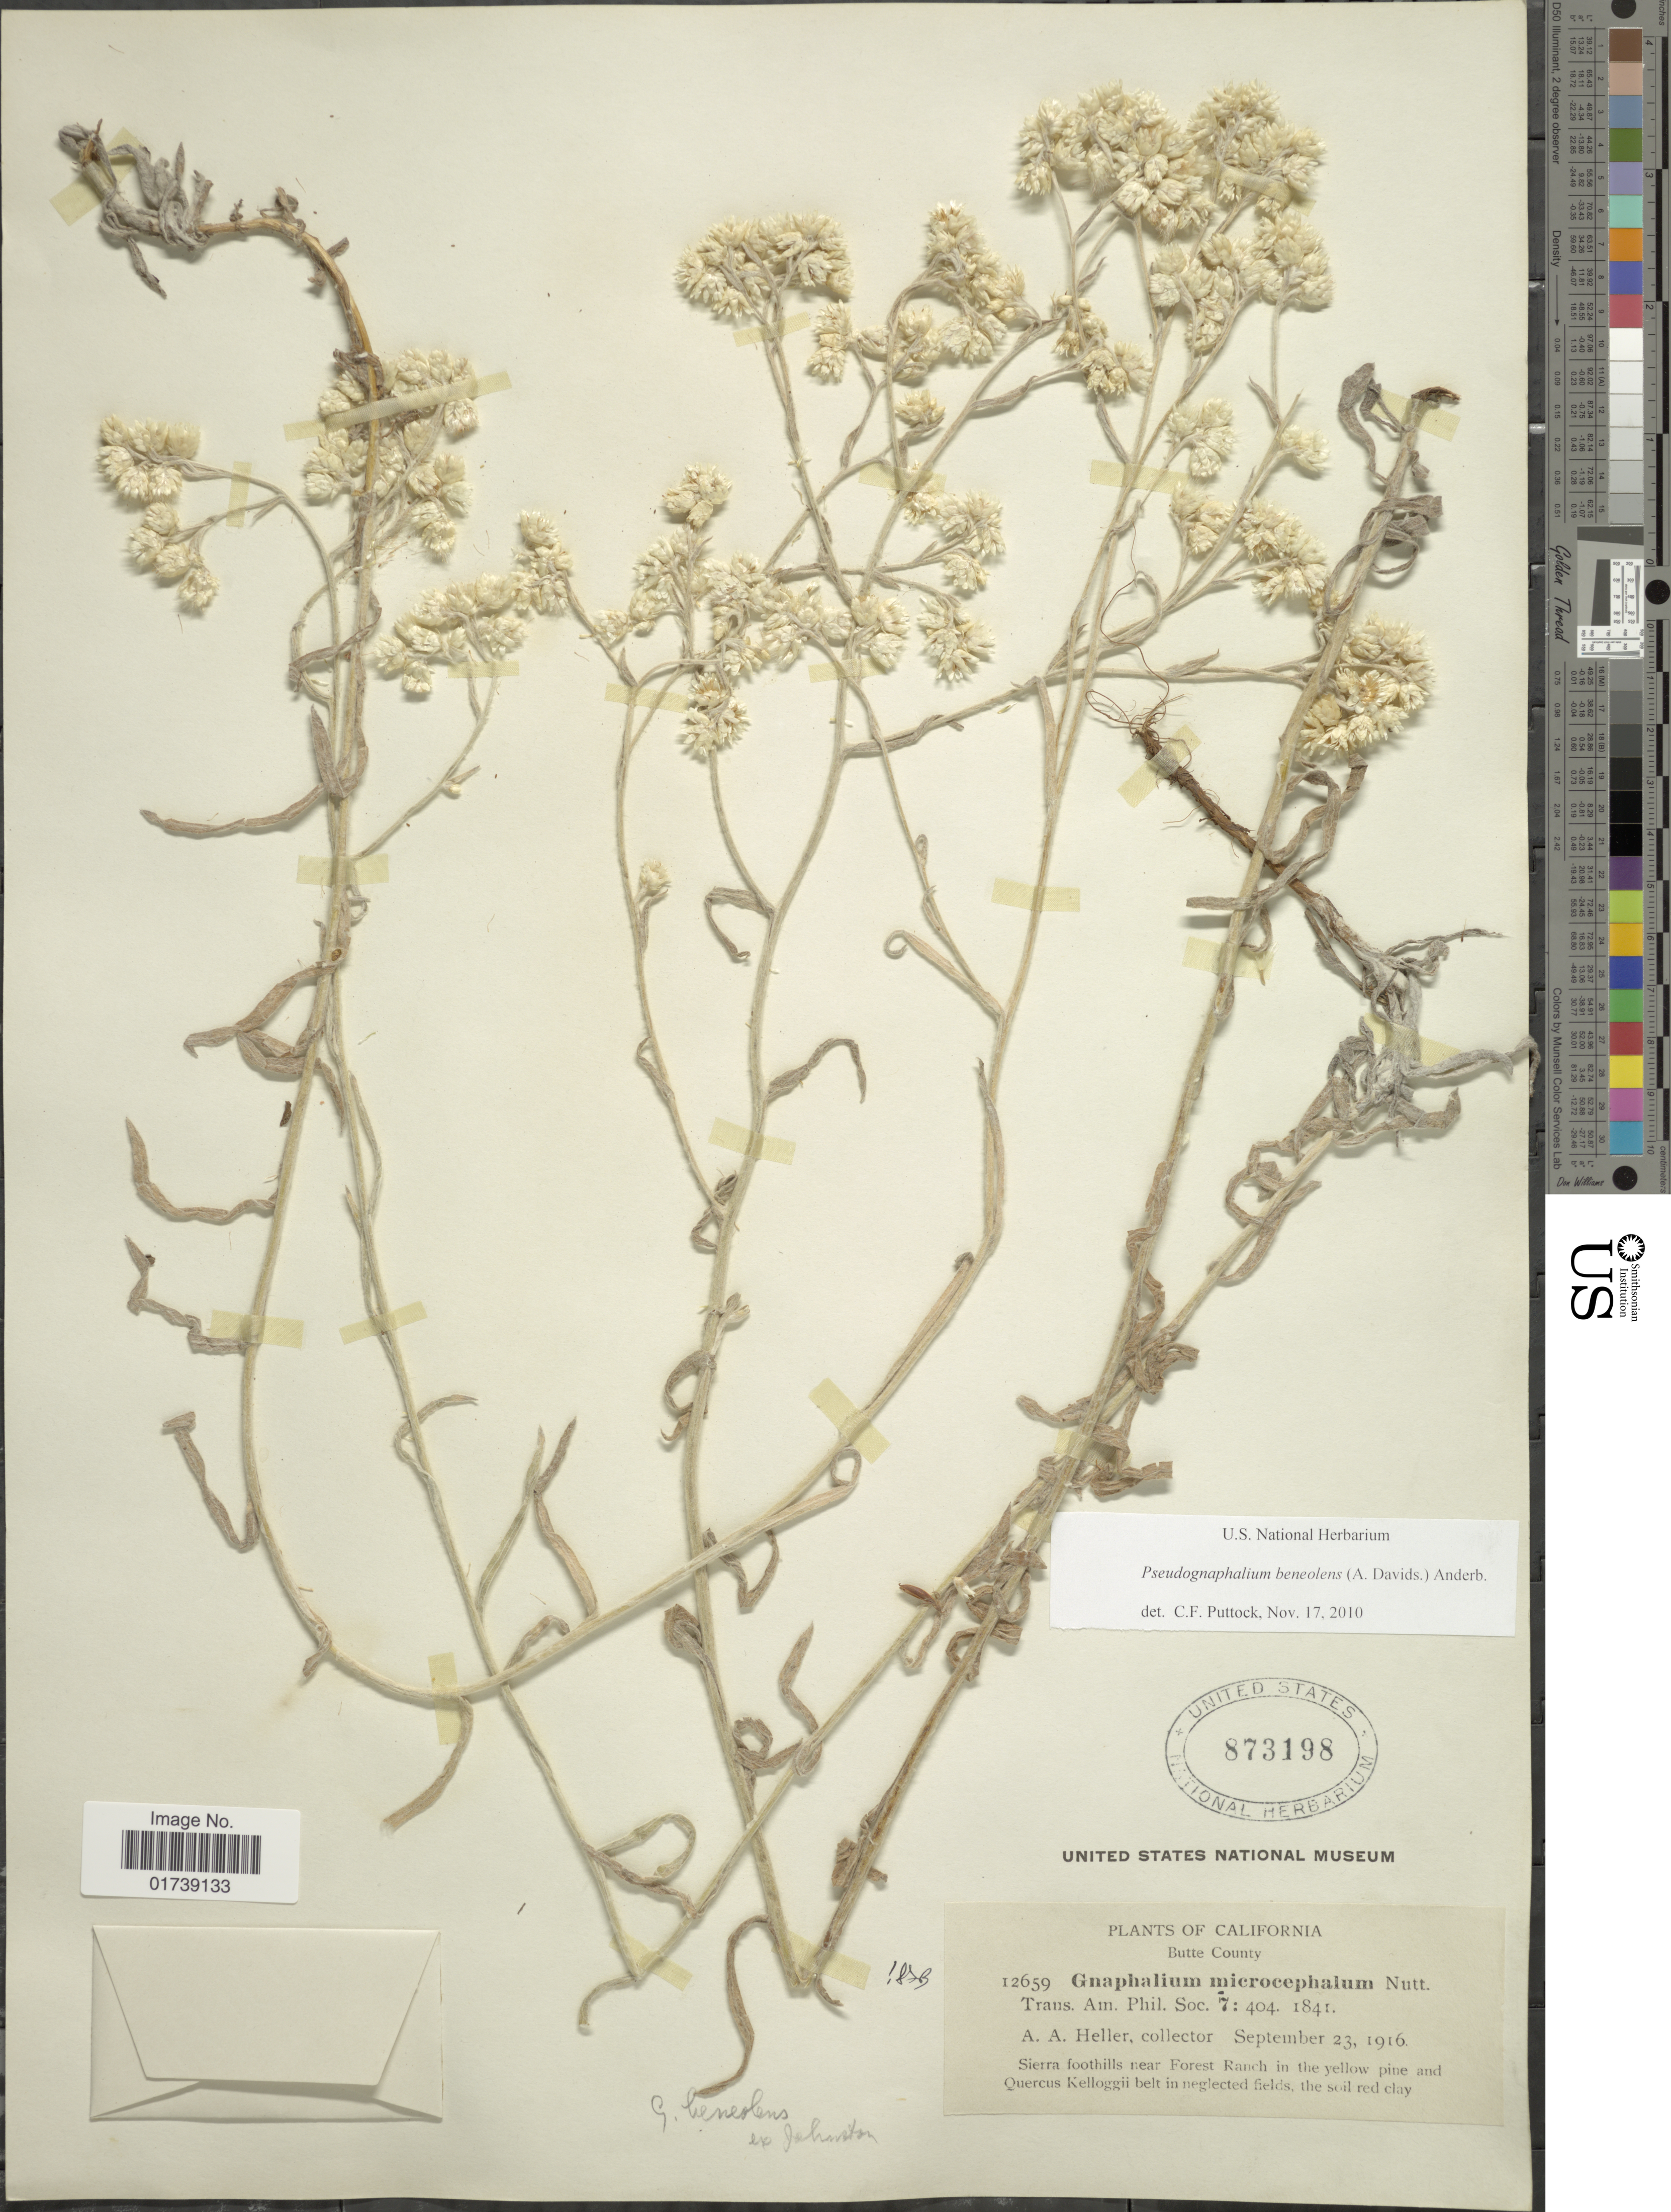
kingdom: Plantae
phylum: Tracheophyta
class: Magnoliopsida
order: Asterales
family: Asteraceae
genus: Pseudognaphalium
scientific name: Pseudognaphalium microcephalum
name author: (Nutt.) Anderb.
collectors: A. A. Heller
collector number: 12659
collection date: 1916-09-23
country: United States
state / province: California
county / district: Butte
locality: Butte County, Sierra foothills near Forest Ranch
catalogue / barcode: US 873198